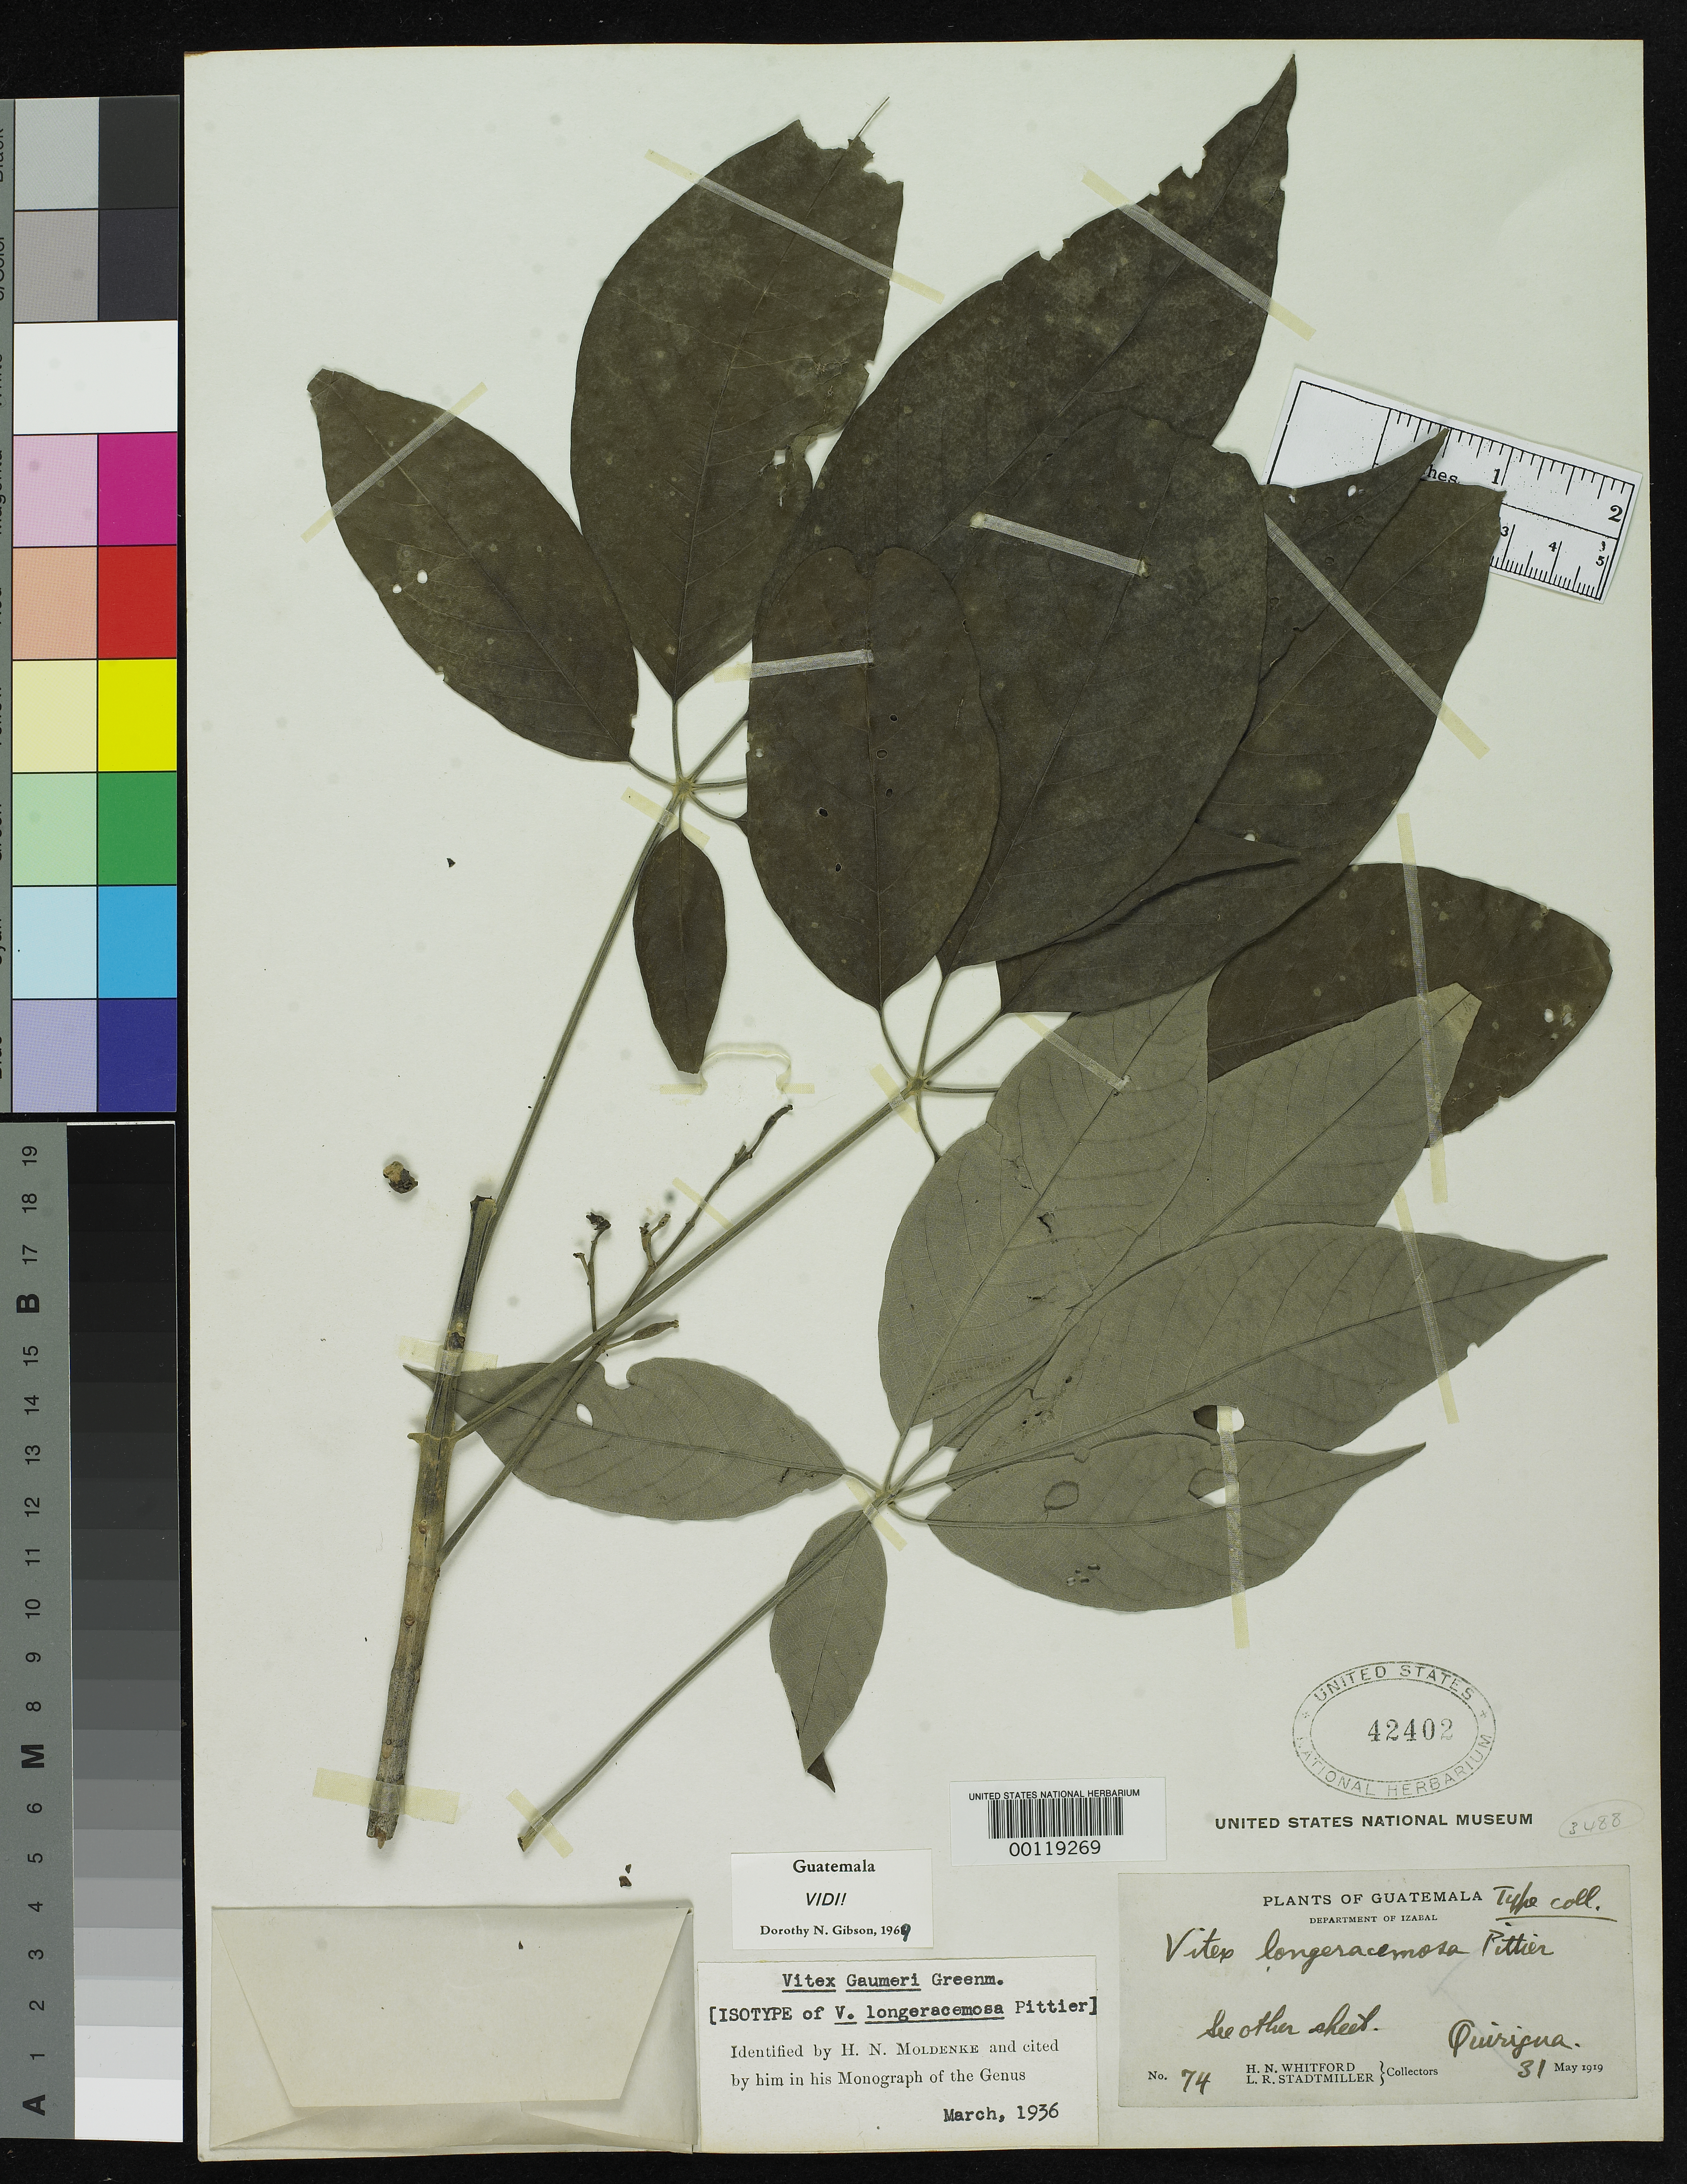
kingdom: Plantae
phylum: Tracheophyta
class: Magnoliopsida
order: Lamiales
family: Lamiaceae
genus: Vitex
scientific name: Vitex longeracemosa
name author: Pittier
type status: Isotype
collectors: H. N. Whitford & L. Stadtmiller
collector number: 74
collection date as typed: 31 May 1919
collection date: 1919-05-31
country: Guatemala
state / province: Izabal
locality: Quiriguá.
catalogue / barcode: US 42402